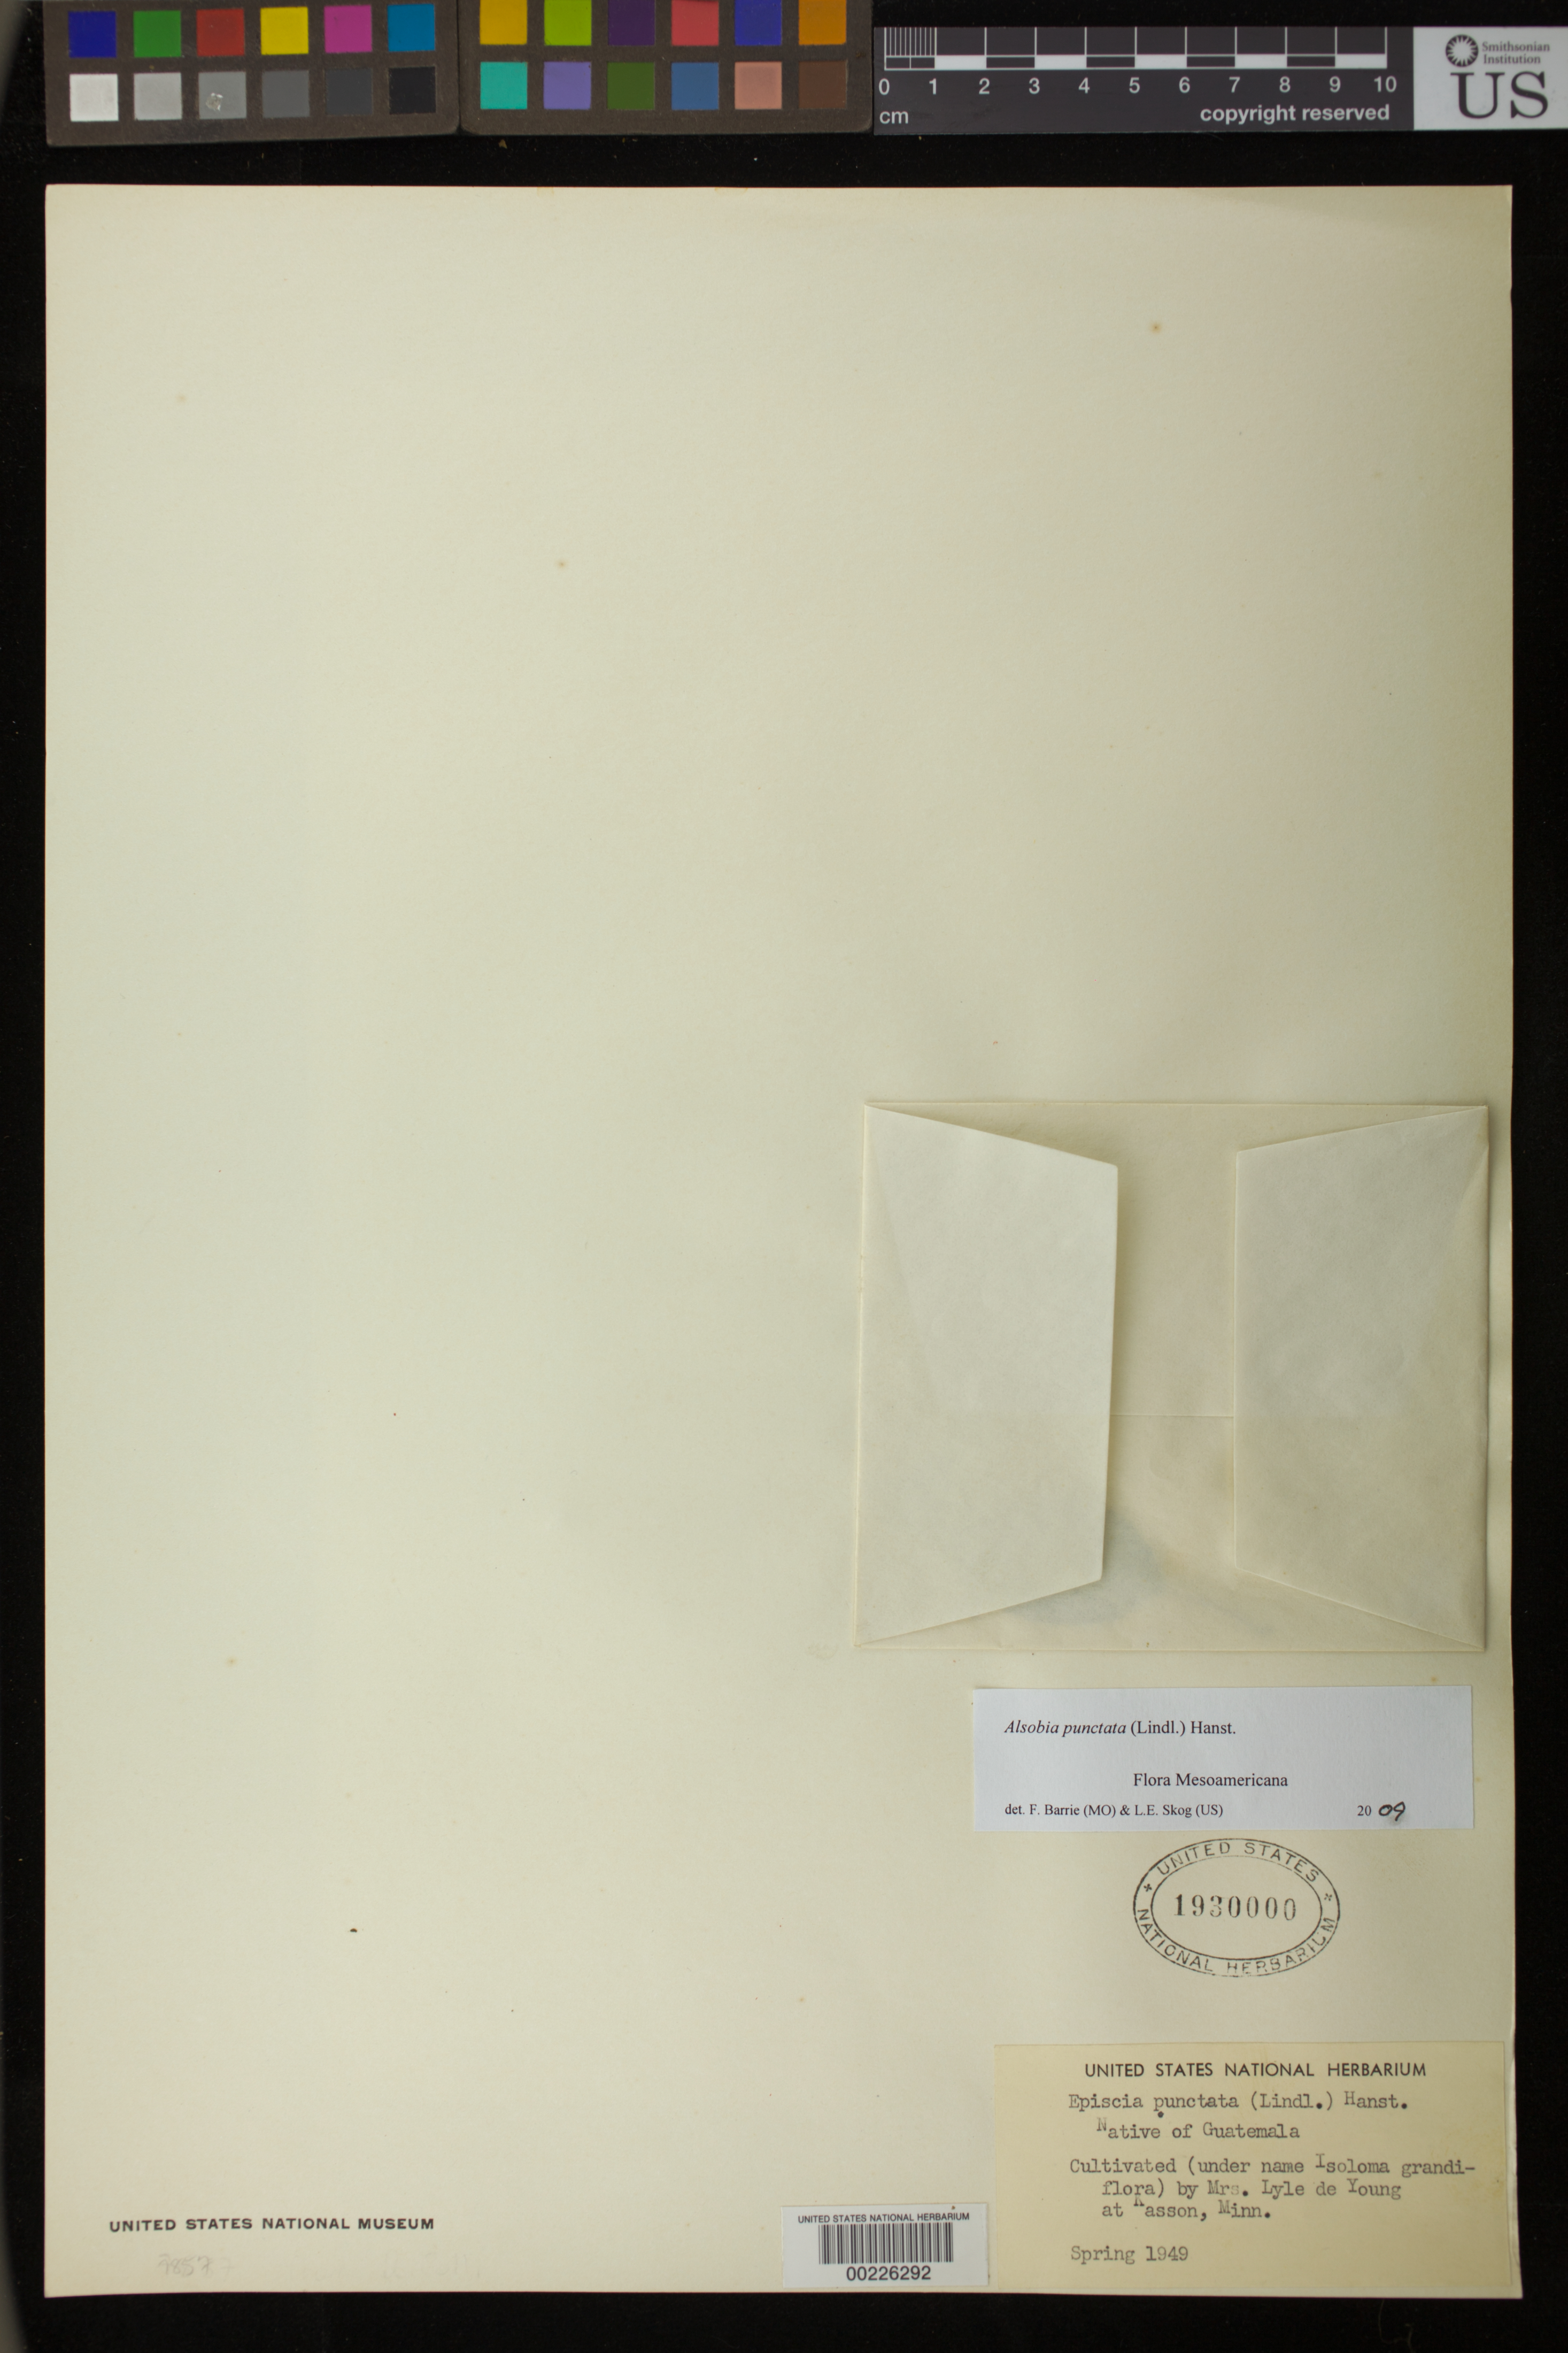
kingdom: Plantae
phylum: Tracheophyta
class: Magnoliopsida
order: Lamiales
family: Gesneriaceae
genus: Alsobia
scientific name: Alsobia punctata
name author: (Lindl.) Hanst.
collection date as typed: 21 1949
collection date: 1949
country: Guatemala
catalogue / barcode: US 1930000